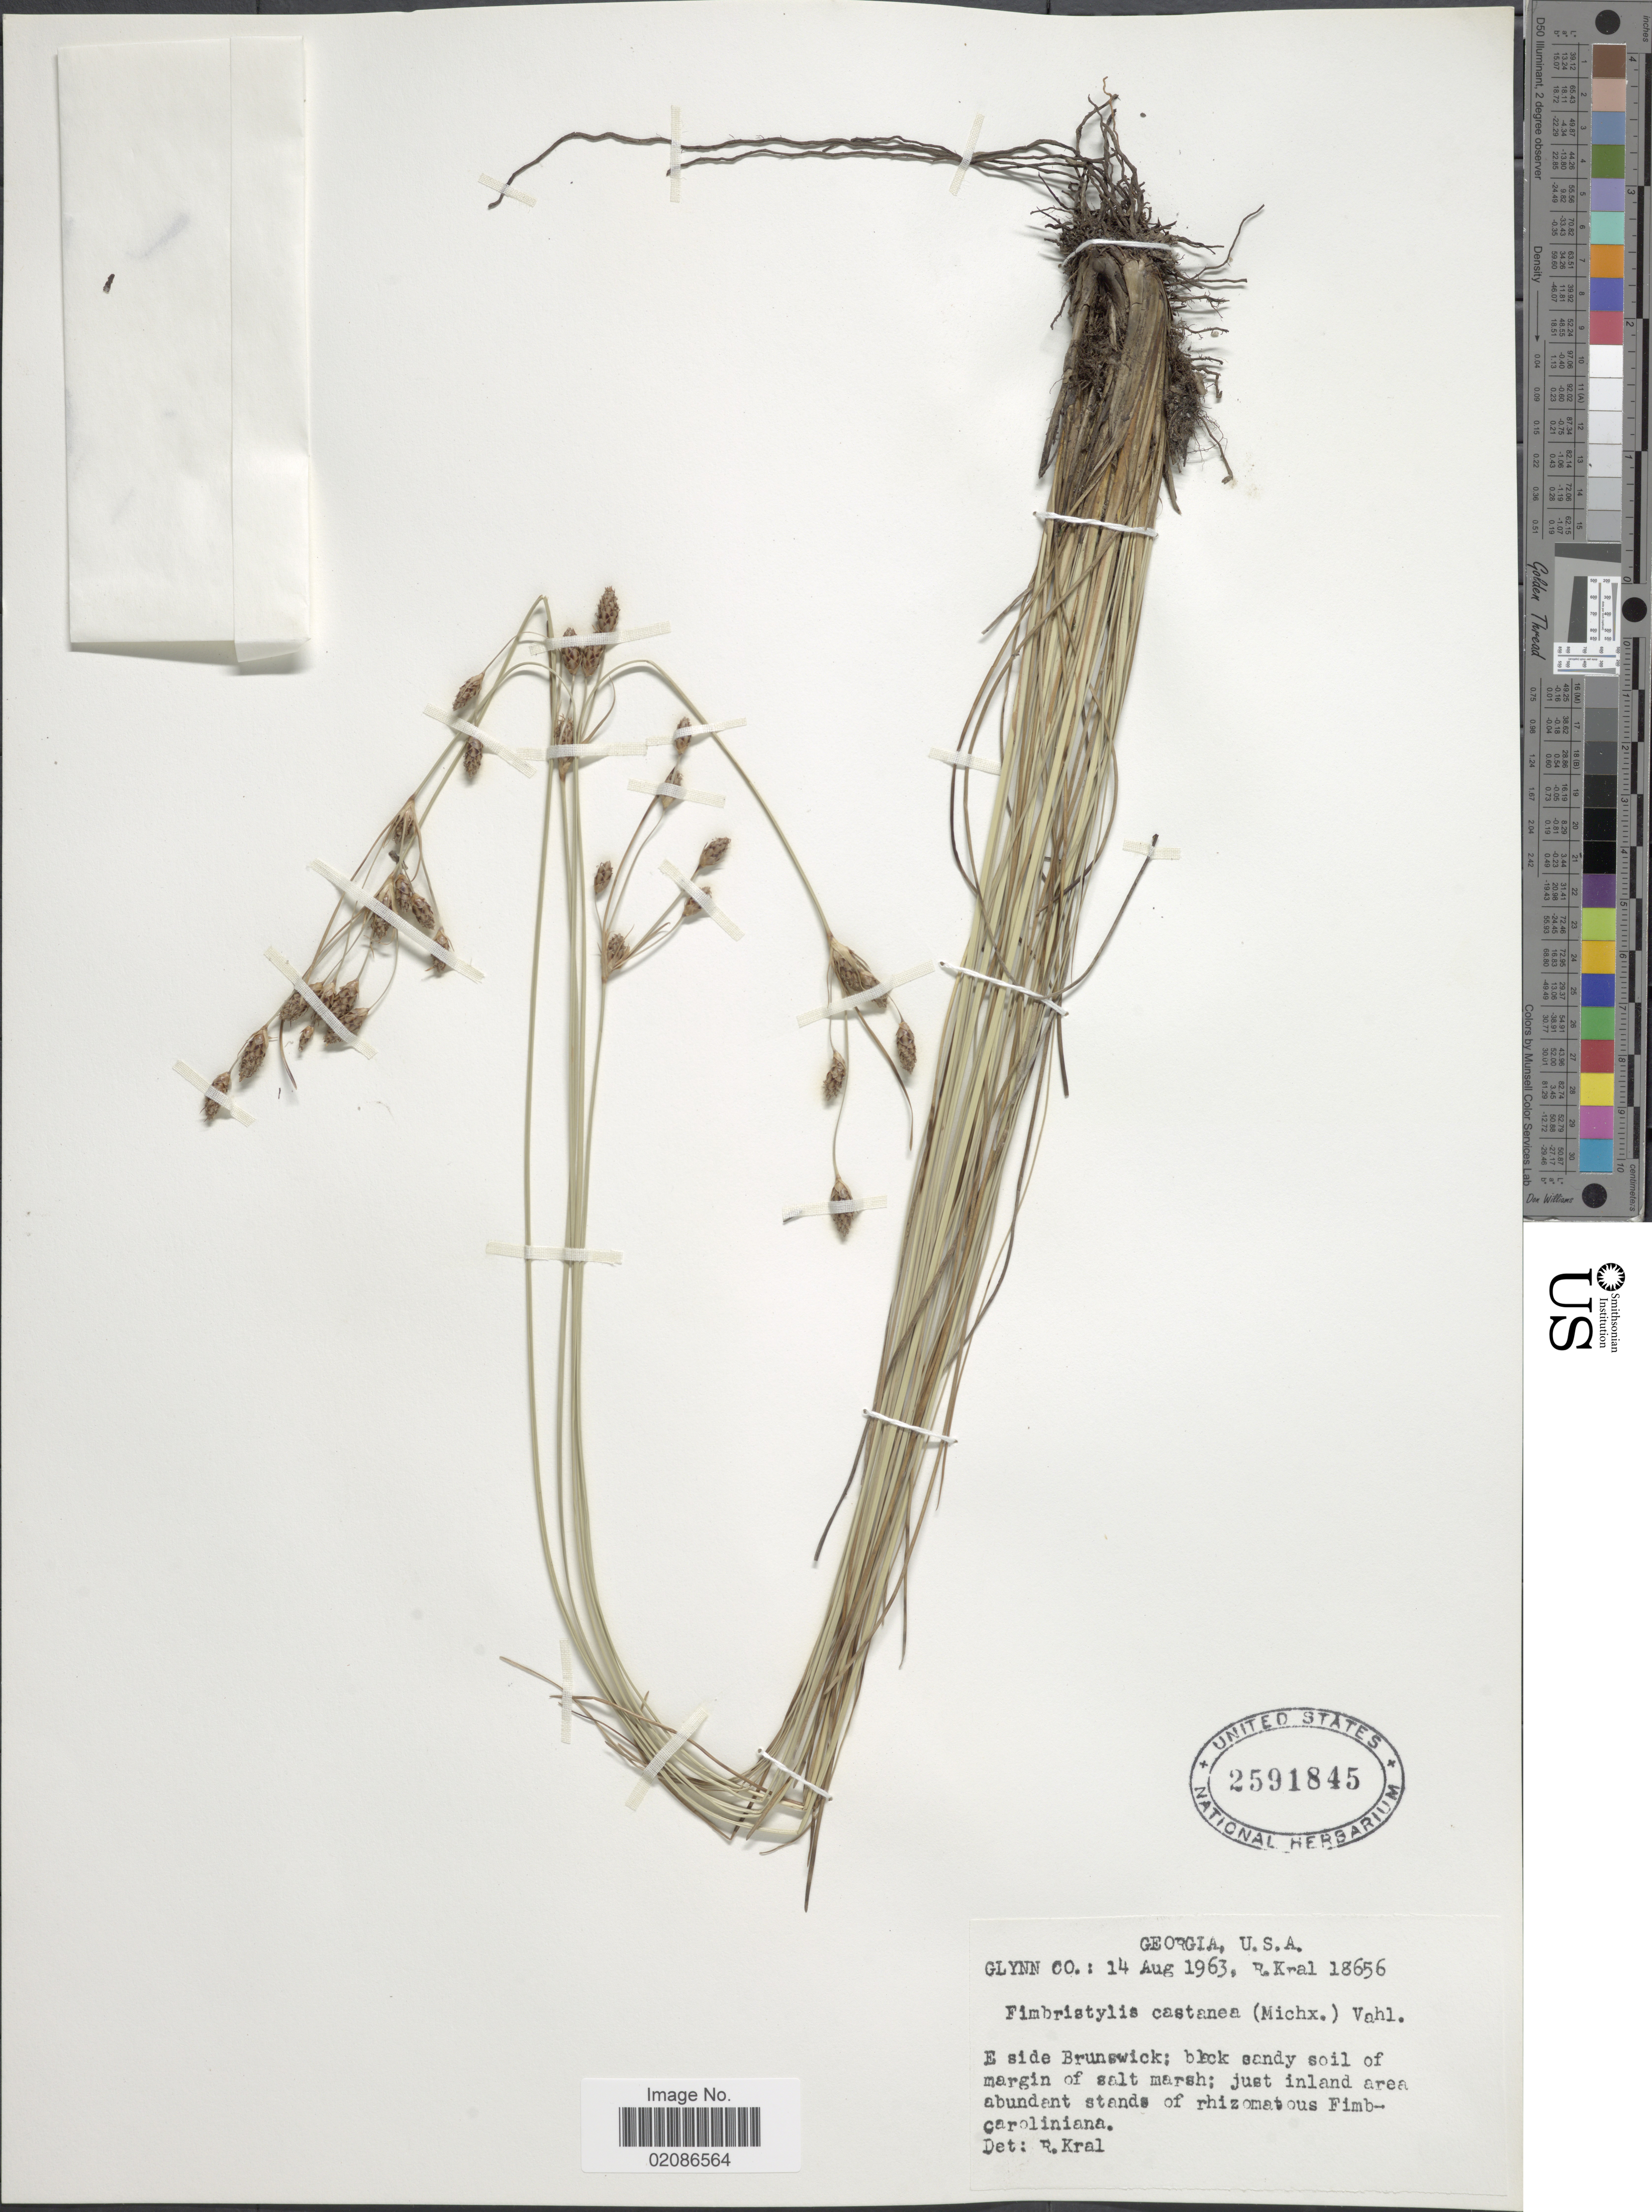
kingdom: Plantae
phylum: Tracheophyta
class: Liliopsida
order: Poales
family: Cyperaceae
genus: Fimbristylis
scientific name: Fimbristylis castanea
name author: (Michx.) Vahl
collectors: R. Kral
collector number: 18656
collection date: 1963-08-14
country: United States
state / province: Georgia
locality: Glynn Co; E side Brunswick; blacj sandy soil of margin of salt marsh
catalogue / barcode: US 2591845